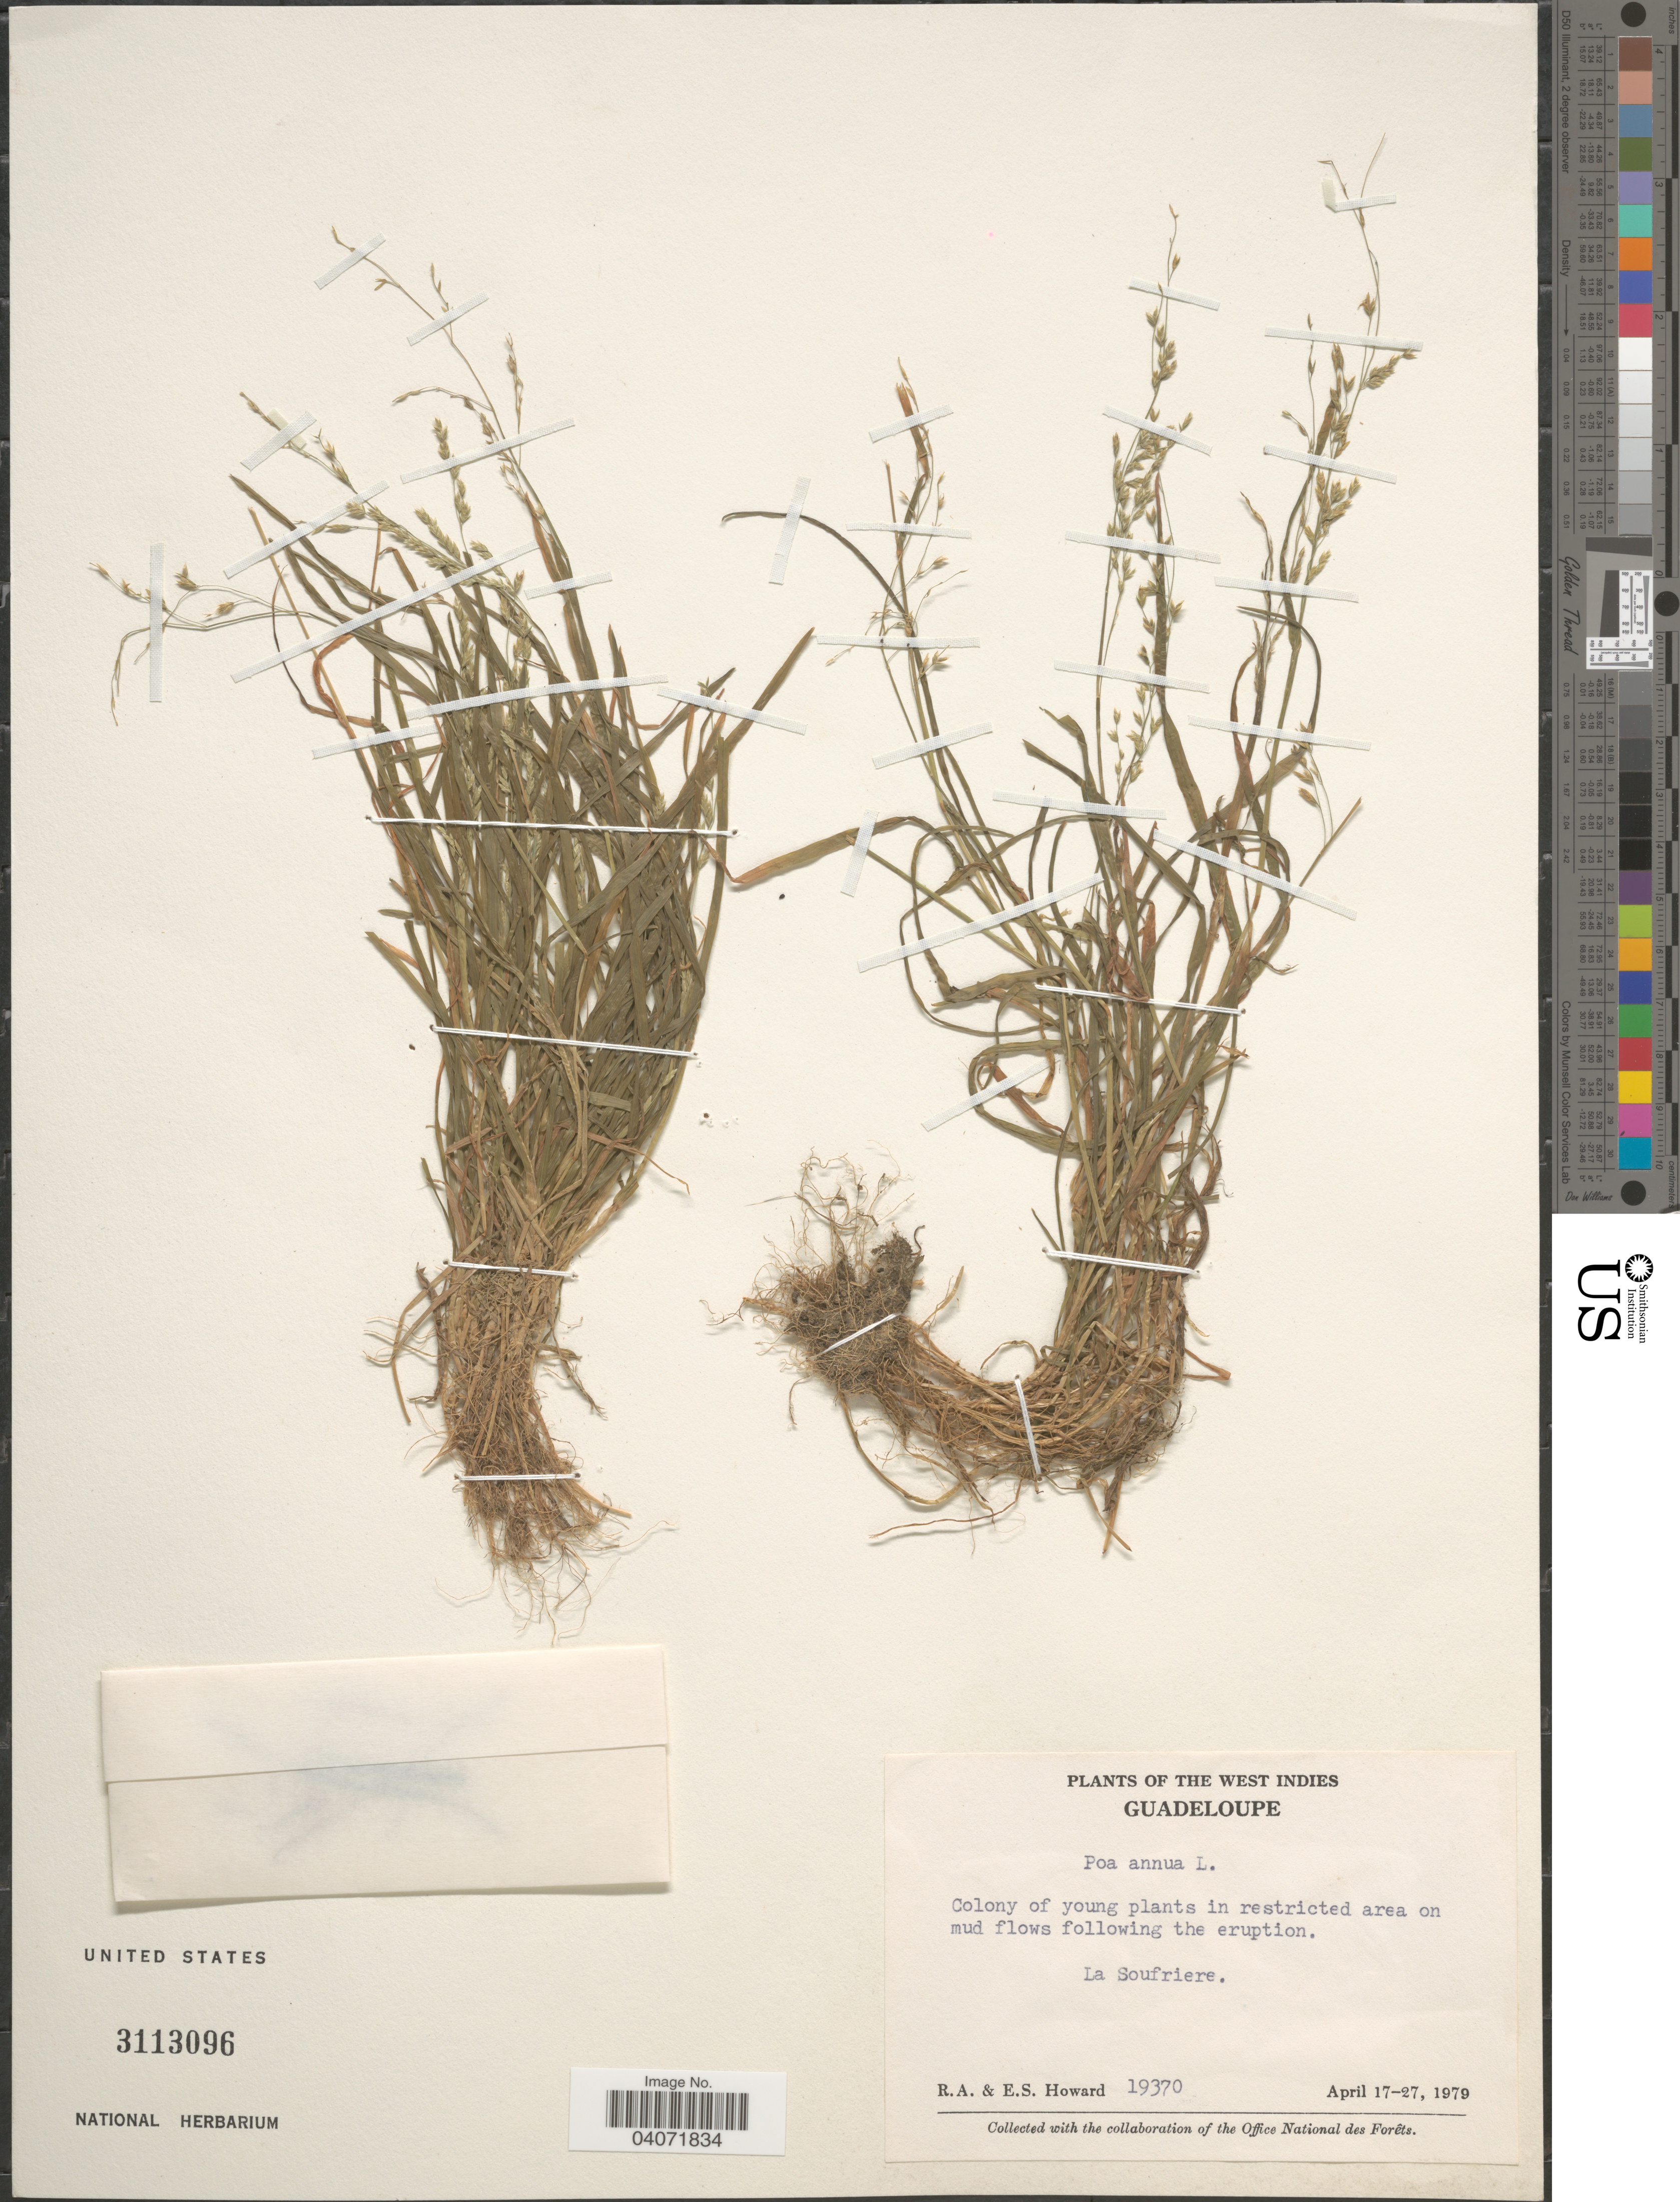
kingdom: Plantae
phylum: Tracheophyta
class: Liliopsida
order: Poales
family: Poaceae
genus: Poa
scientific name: Poa annua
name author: L.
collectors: R. A. Howard & E. S. Howard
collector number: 19370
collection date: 1979-04-17/1979-04-27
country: Guadeloupe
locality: The West Indies. Guadeloupe. La Soufriere.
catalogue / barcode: US 3113096